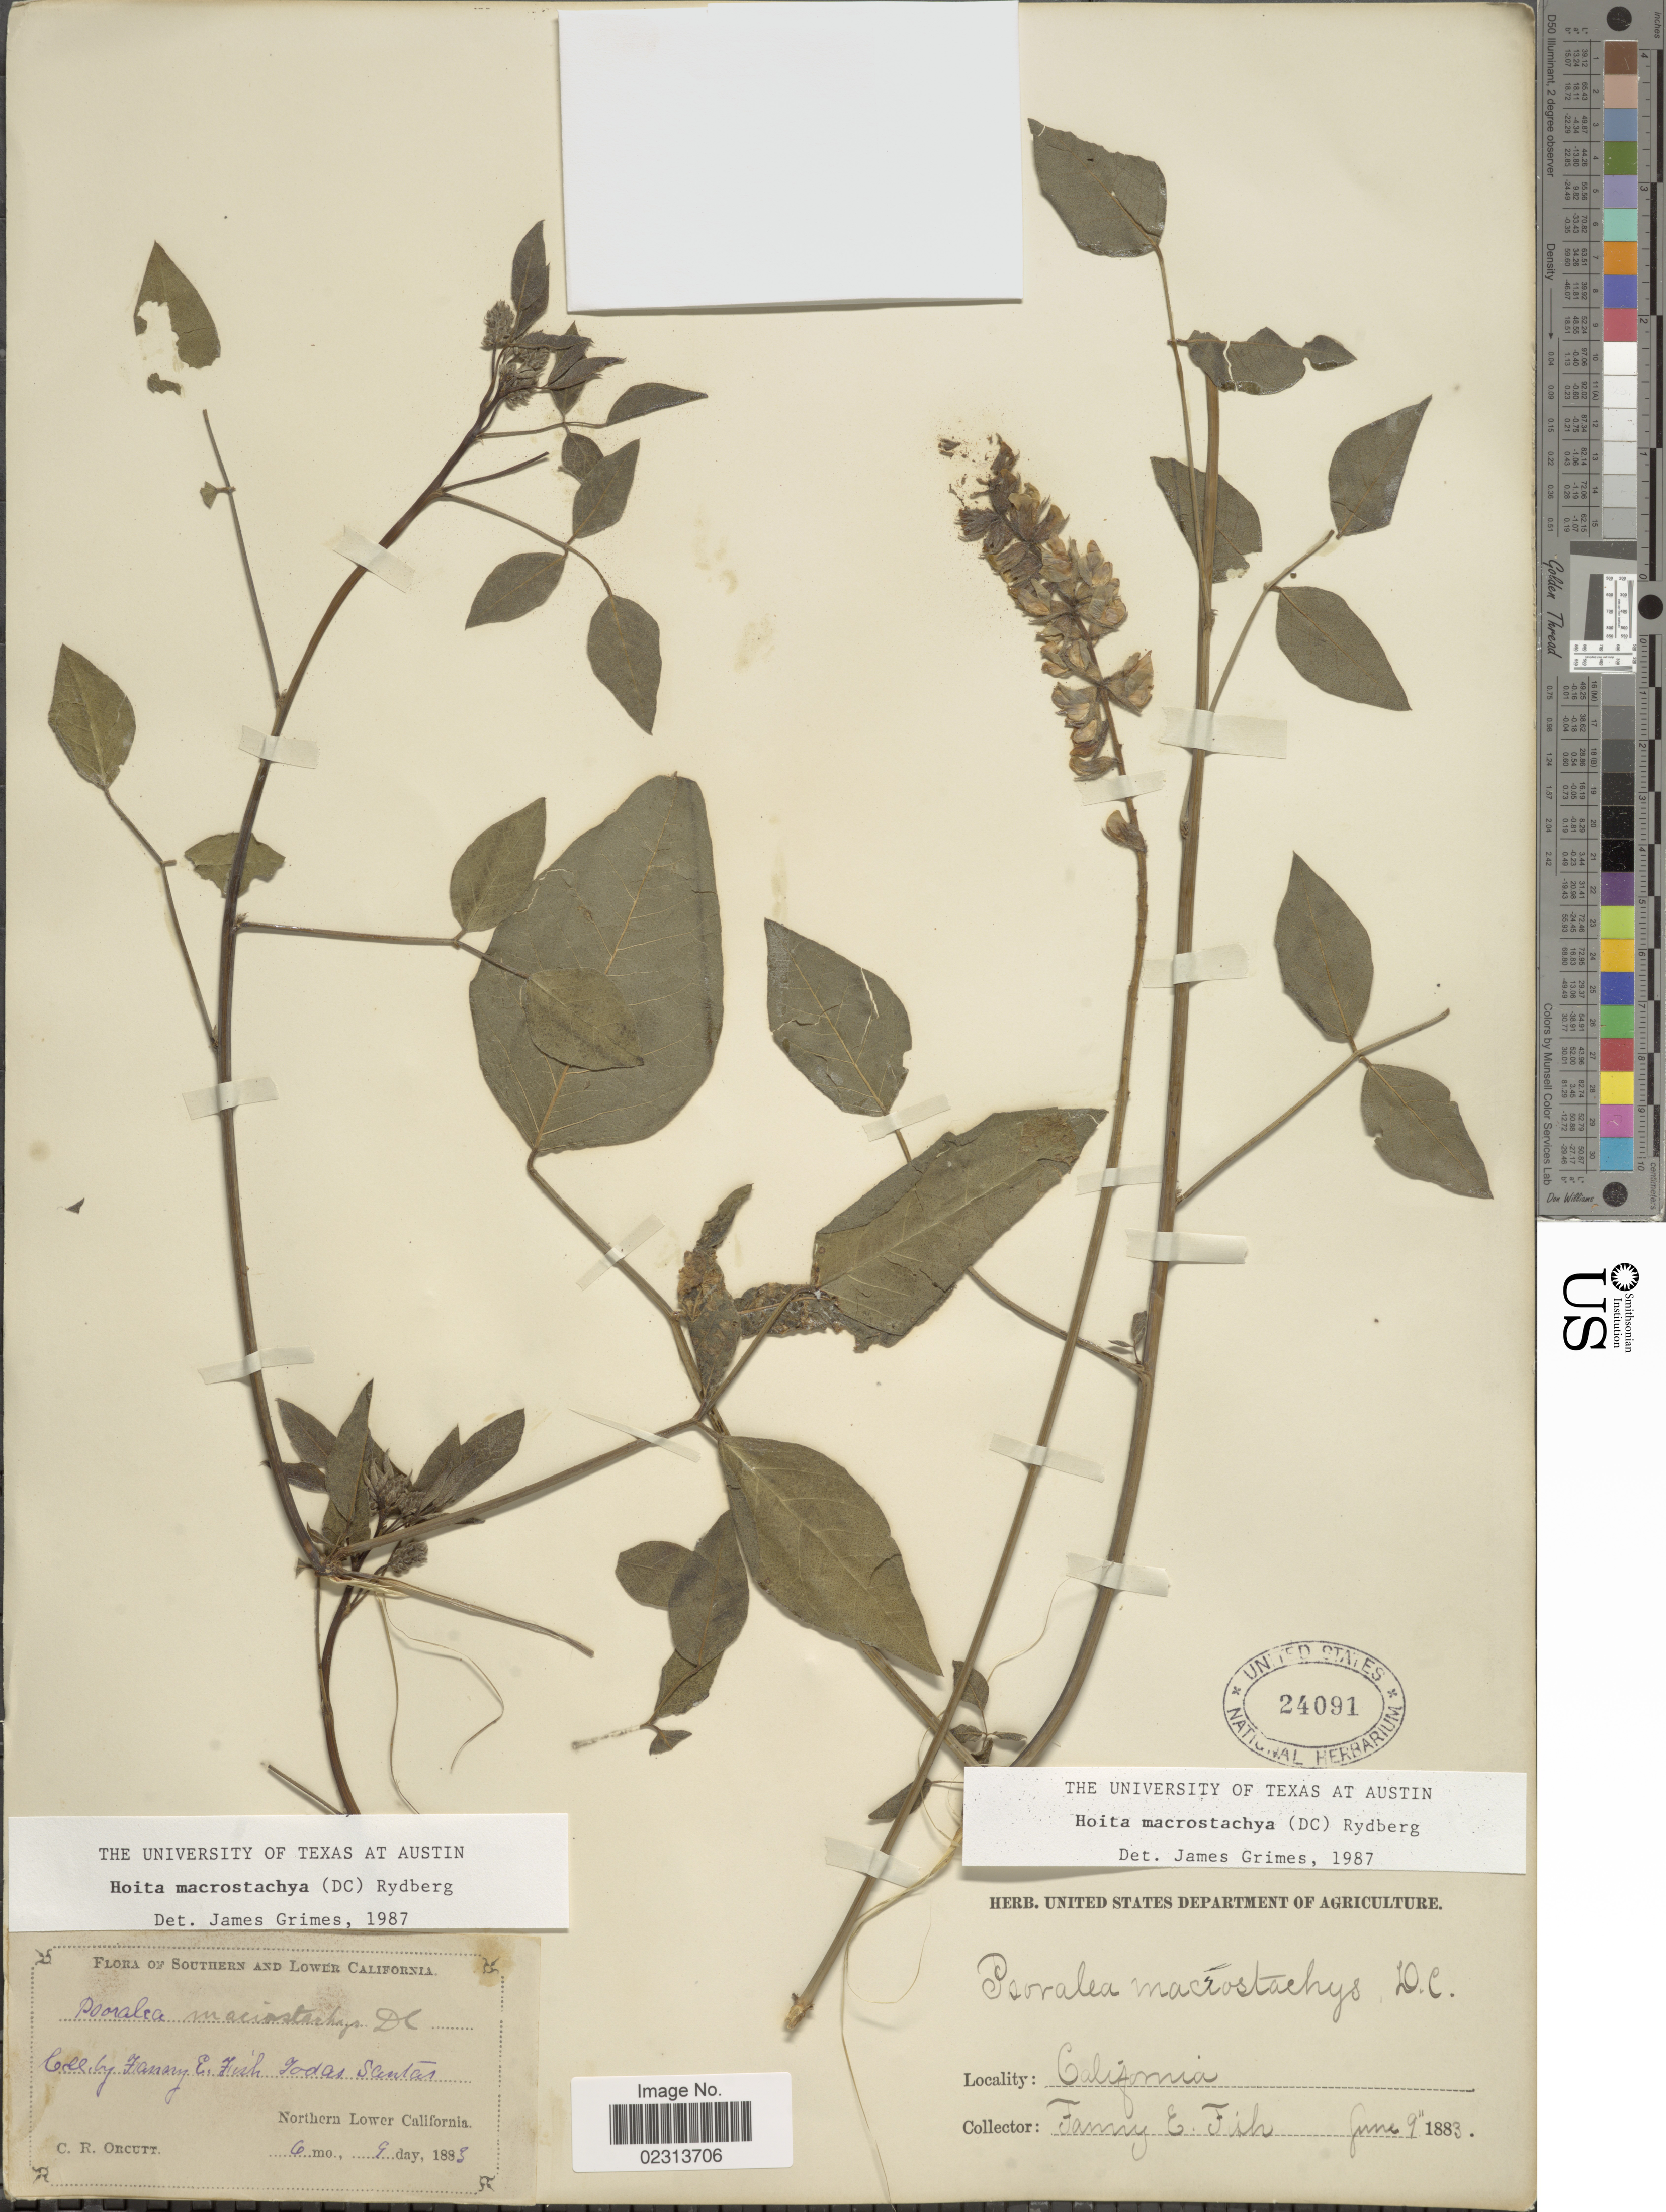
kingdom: Plantae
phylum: Tracheophyta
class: Magnoliopsida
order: Fabales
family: Fabaceae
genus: Hoita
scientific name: Hoita macrostachya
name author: (DC.) Rydb.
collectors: F. Fish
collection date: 1883-06-09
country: Mexico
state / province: Baja California Norte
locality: Northern Lower California, Todos Santos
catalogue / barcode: US 24091